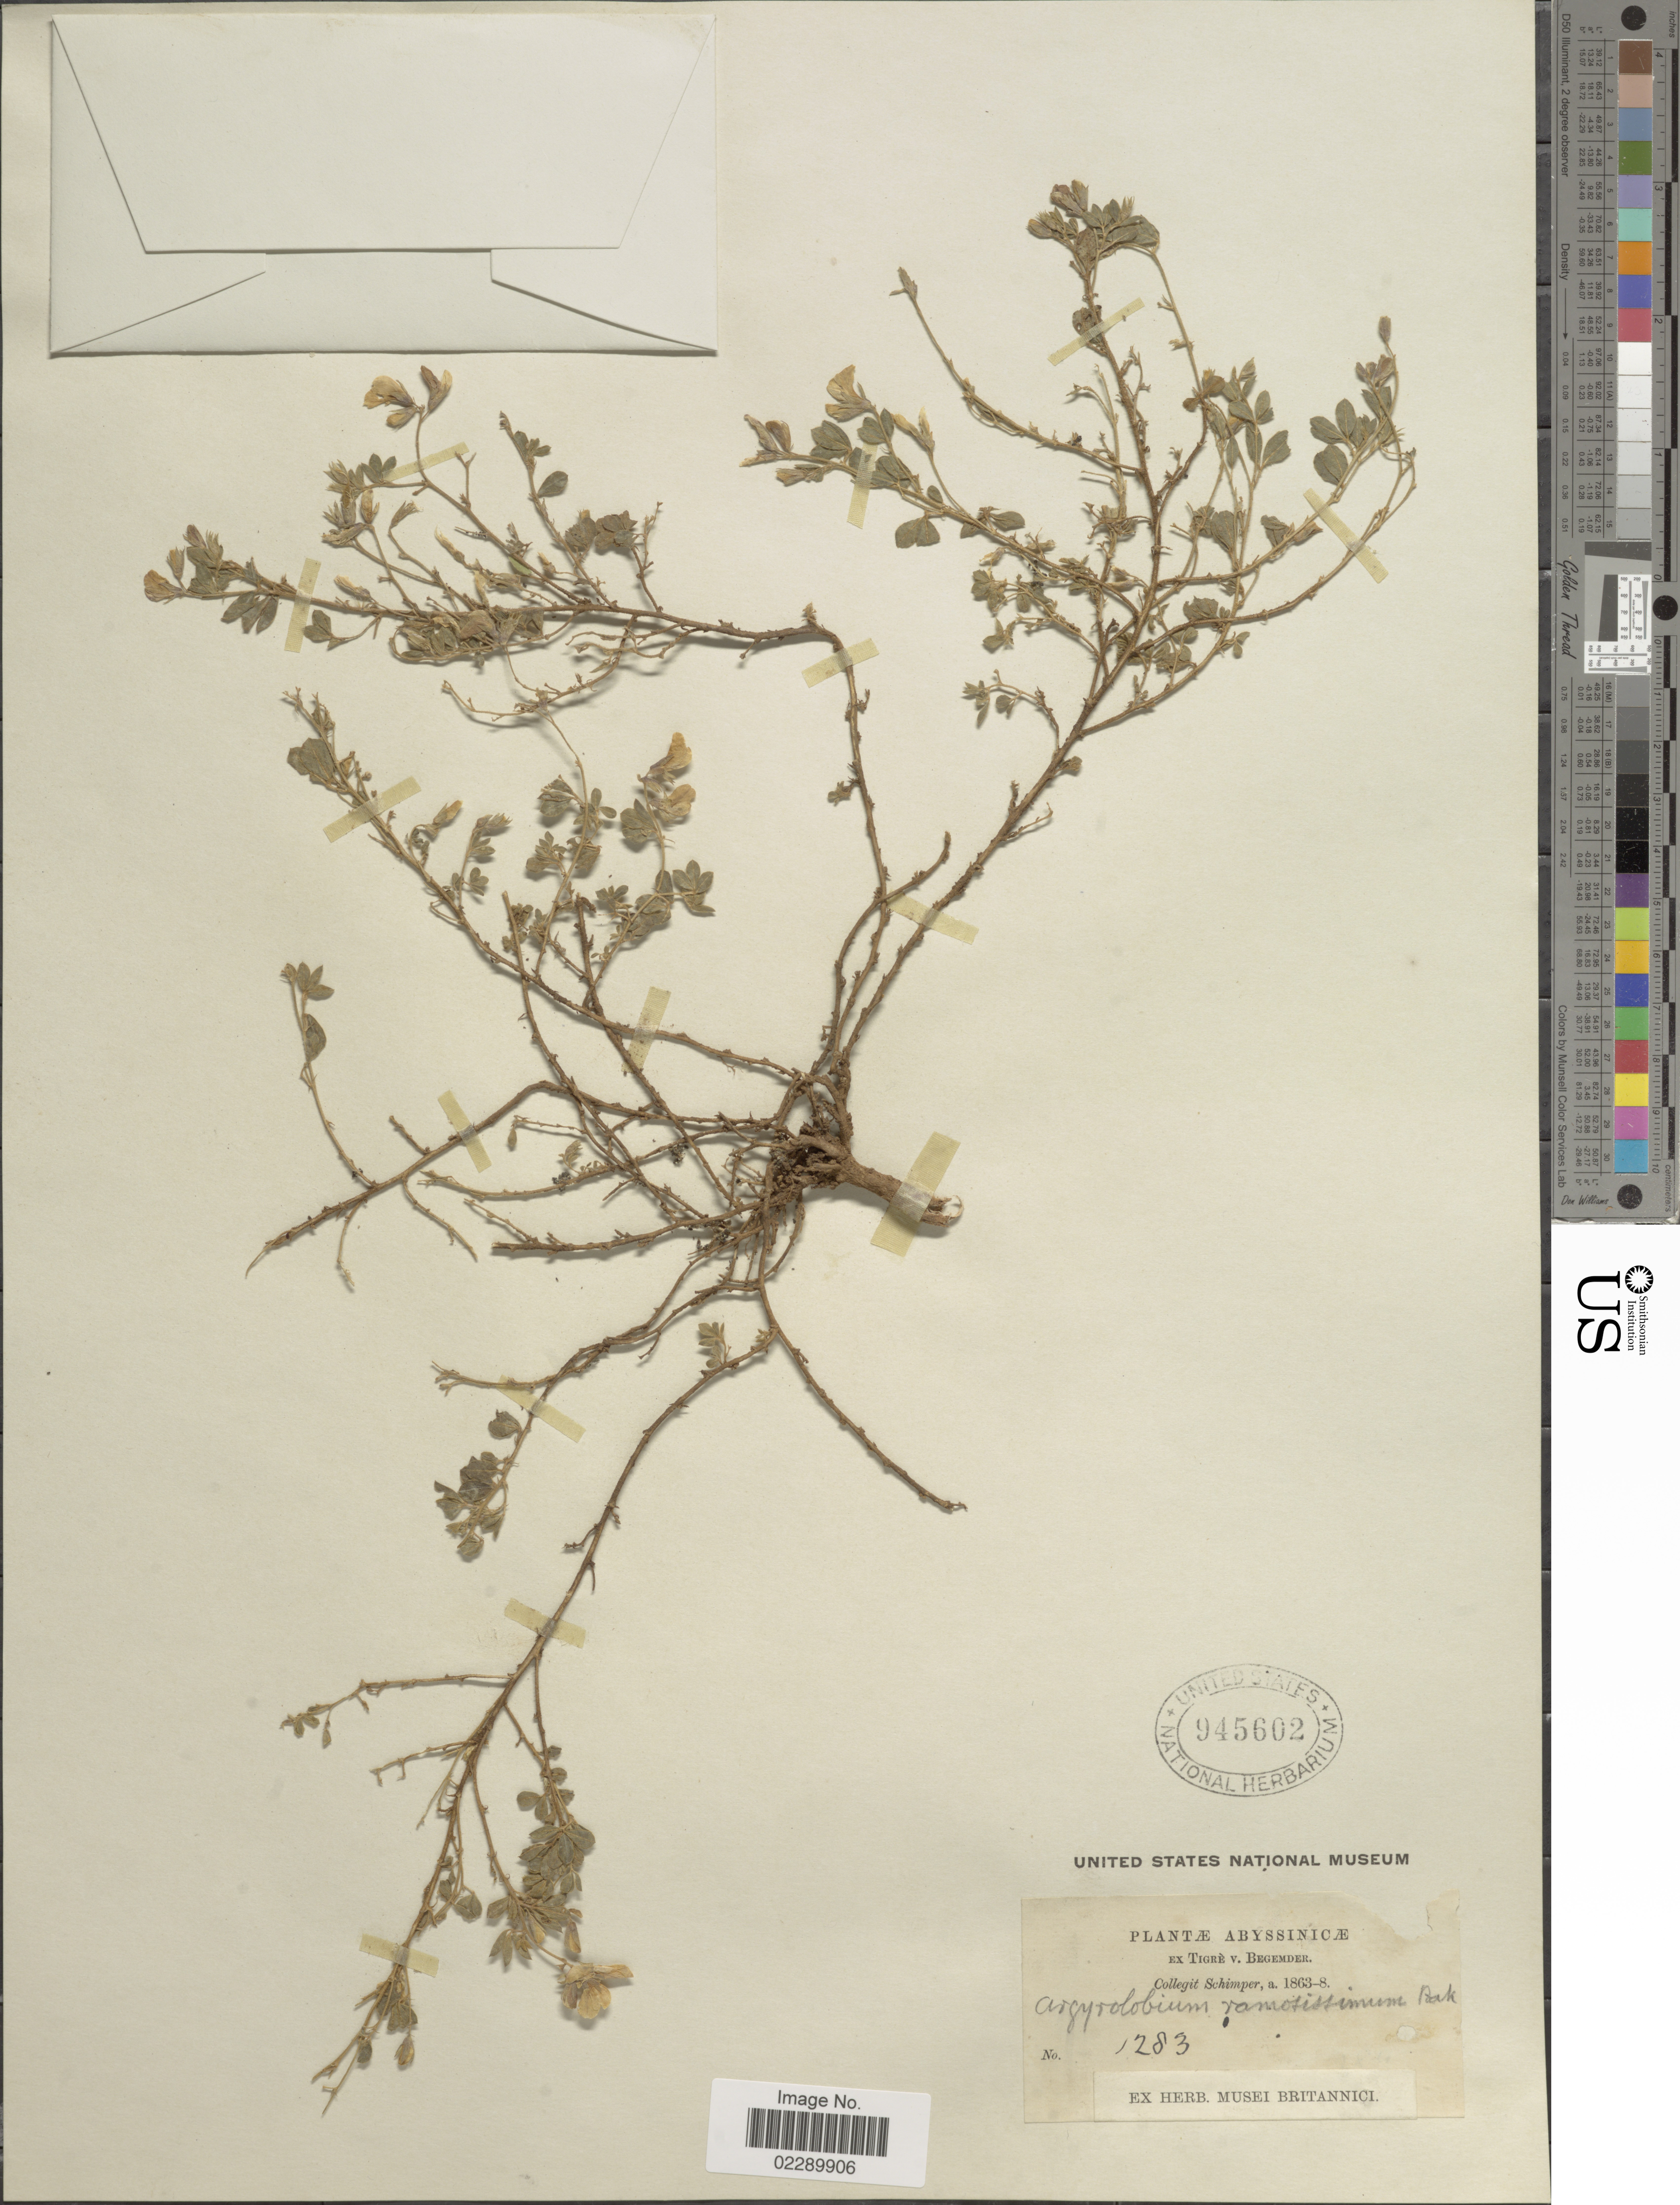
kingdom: Plantae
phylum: Tracheophyta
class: Magnoliopsida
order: Fabales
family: Fabaceae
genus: Argyrolobium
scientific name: Argyrolobium ramosissimum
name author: Baker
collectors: -. Schimper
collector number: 1283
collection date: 1863/1868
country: Eritrea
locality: Abyssinicæ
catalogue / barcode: US 945602